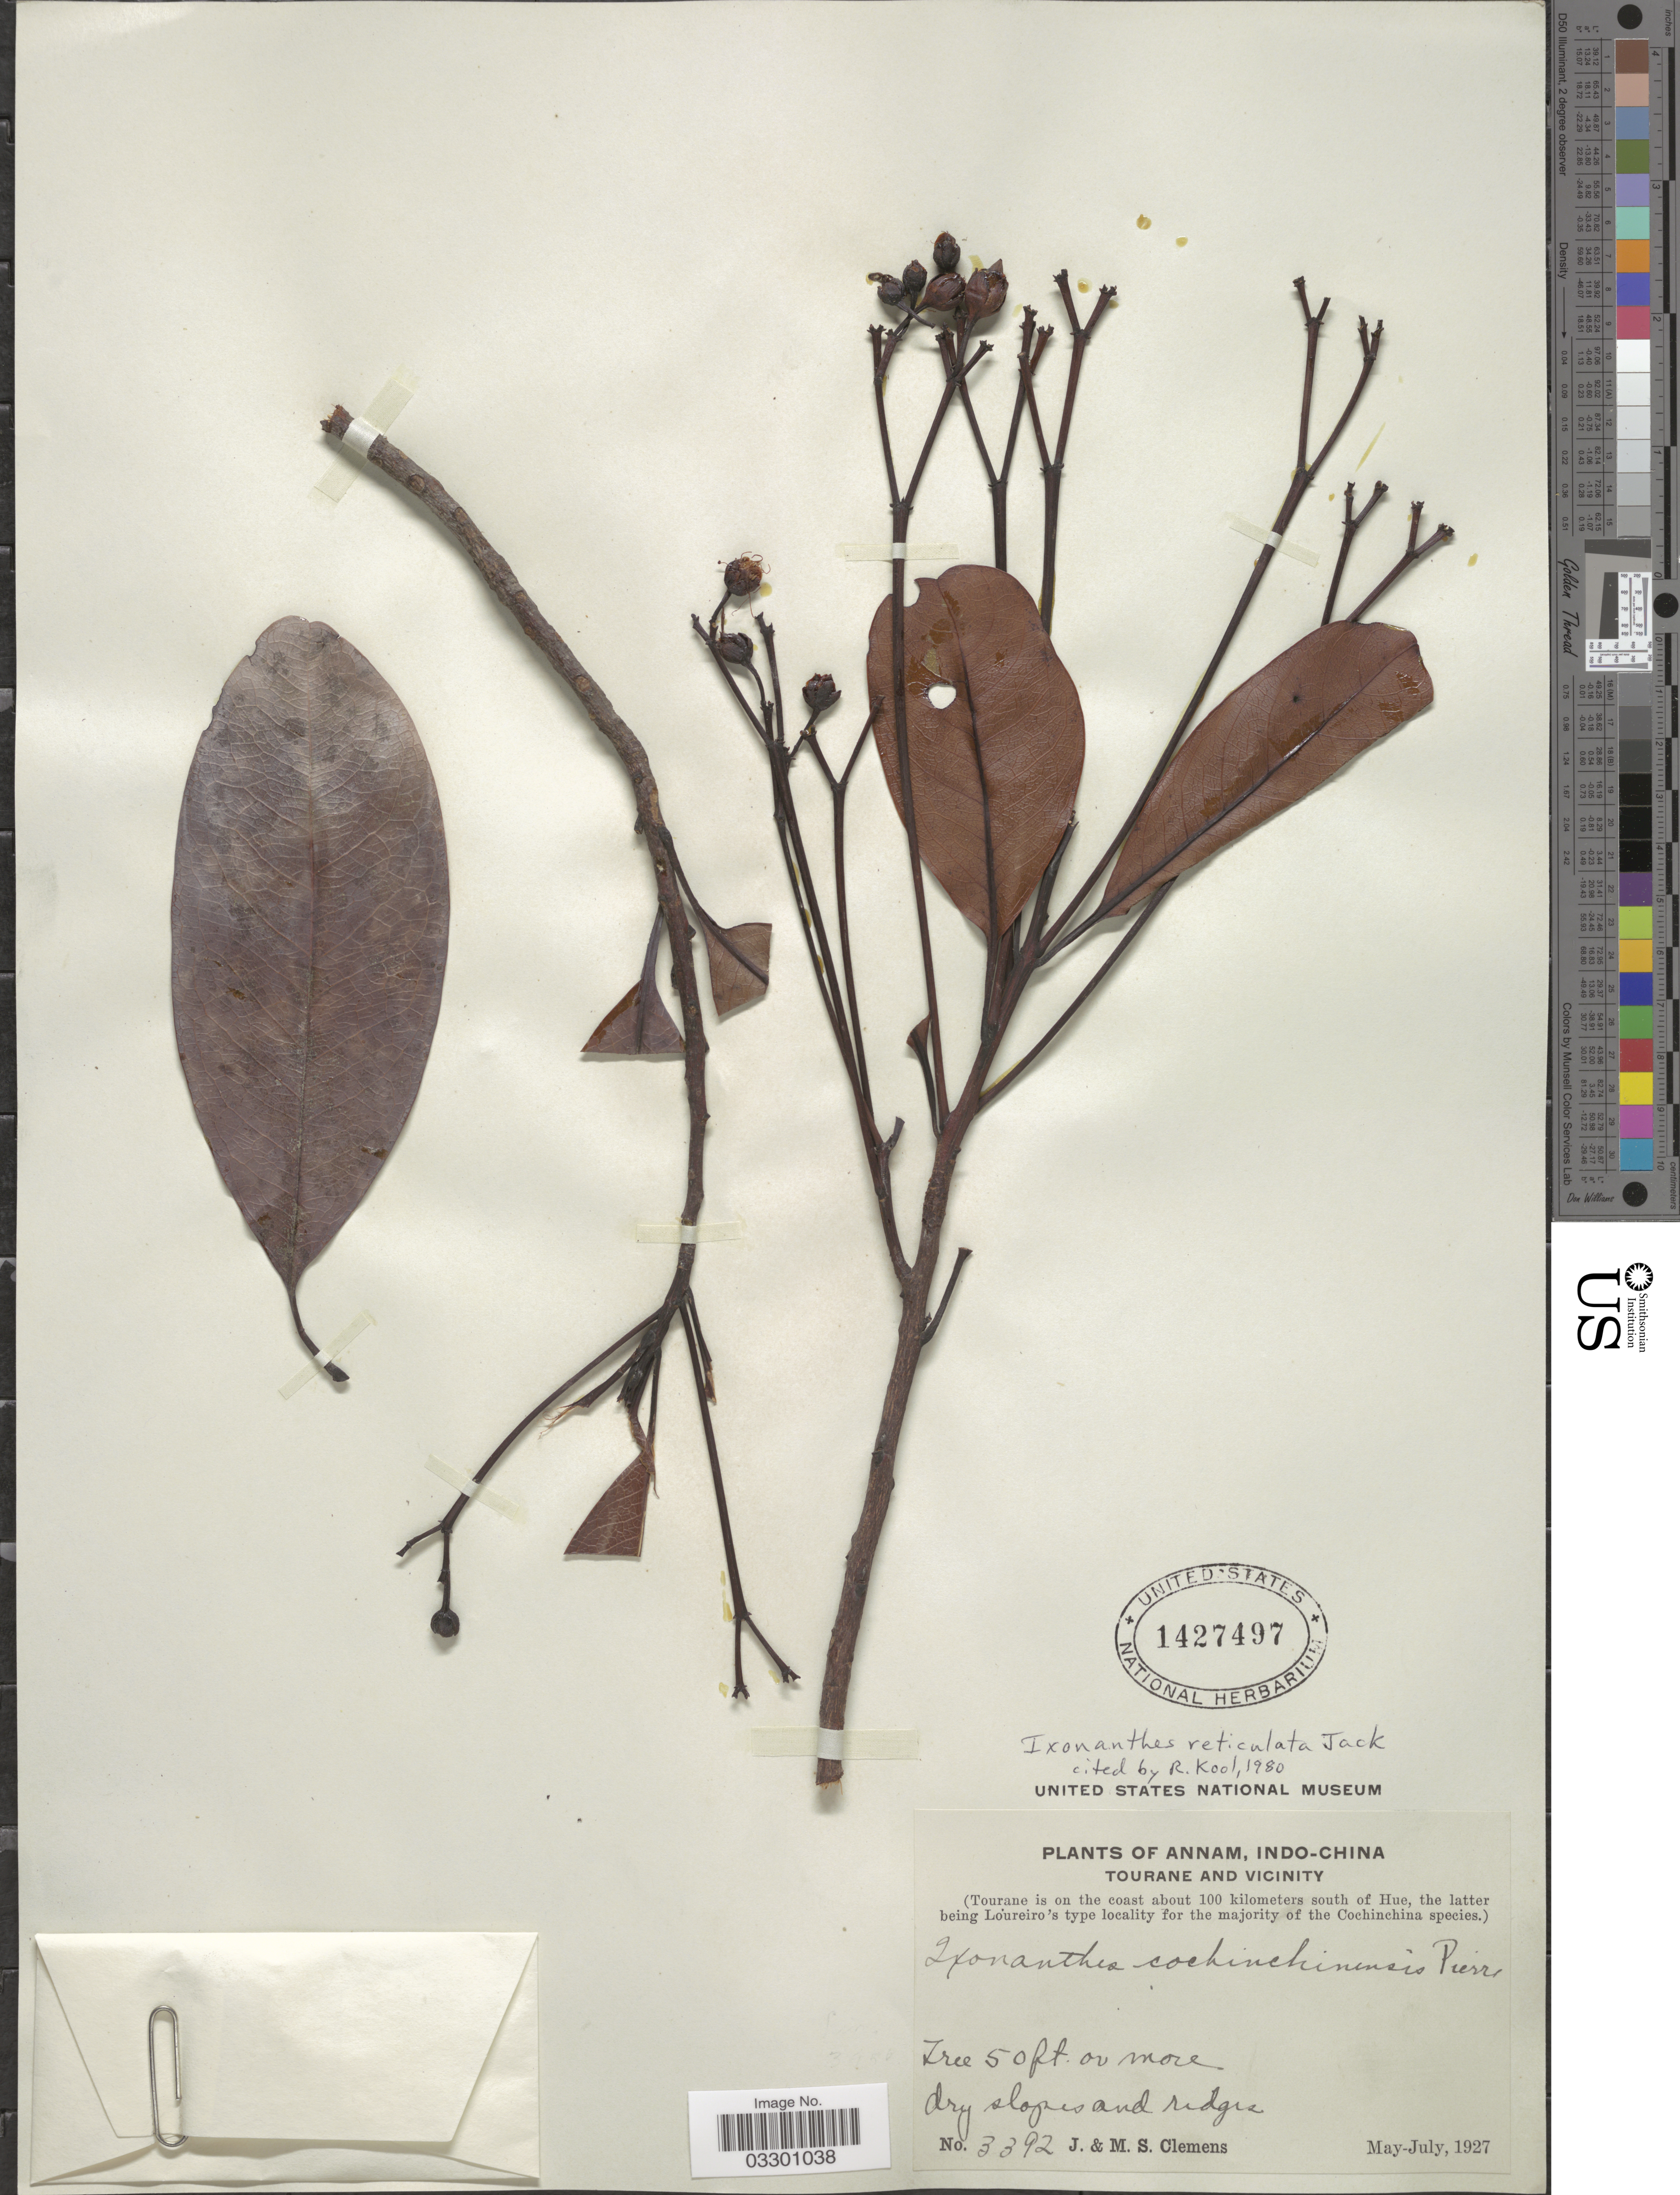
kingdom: Plantae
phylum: Tracheophyta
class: Magnoliopsida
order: Malpighiales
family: Ixonanthaceae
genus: Ixonanthes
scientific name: Ixonanthes reticulata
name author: Jack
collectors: J. Clemens & M. S. Clemens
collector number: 3392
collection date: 1927-05/1927-07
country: Vietnam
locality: Annam, Indo-China Tourane and Vicinity. (Tourane is on the coast about 100 kilometers south of Hue).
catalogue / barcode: US 1427497